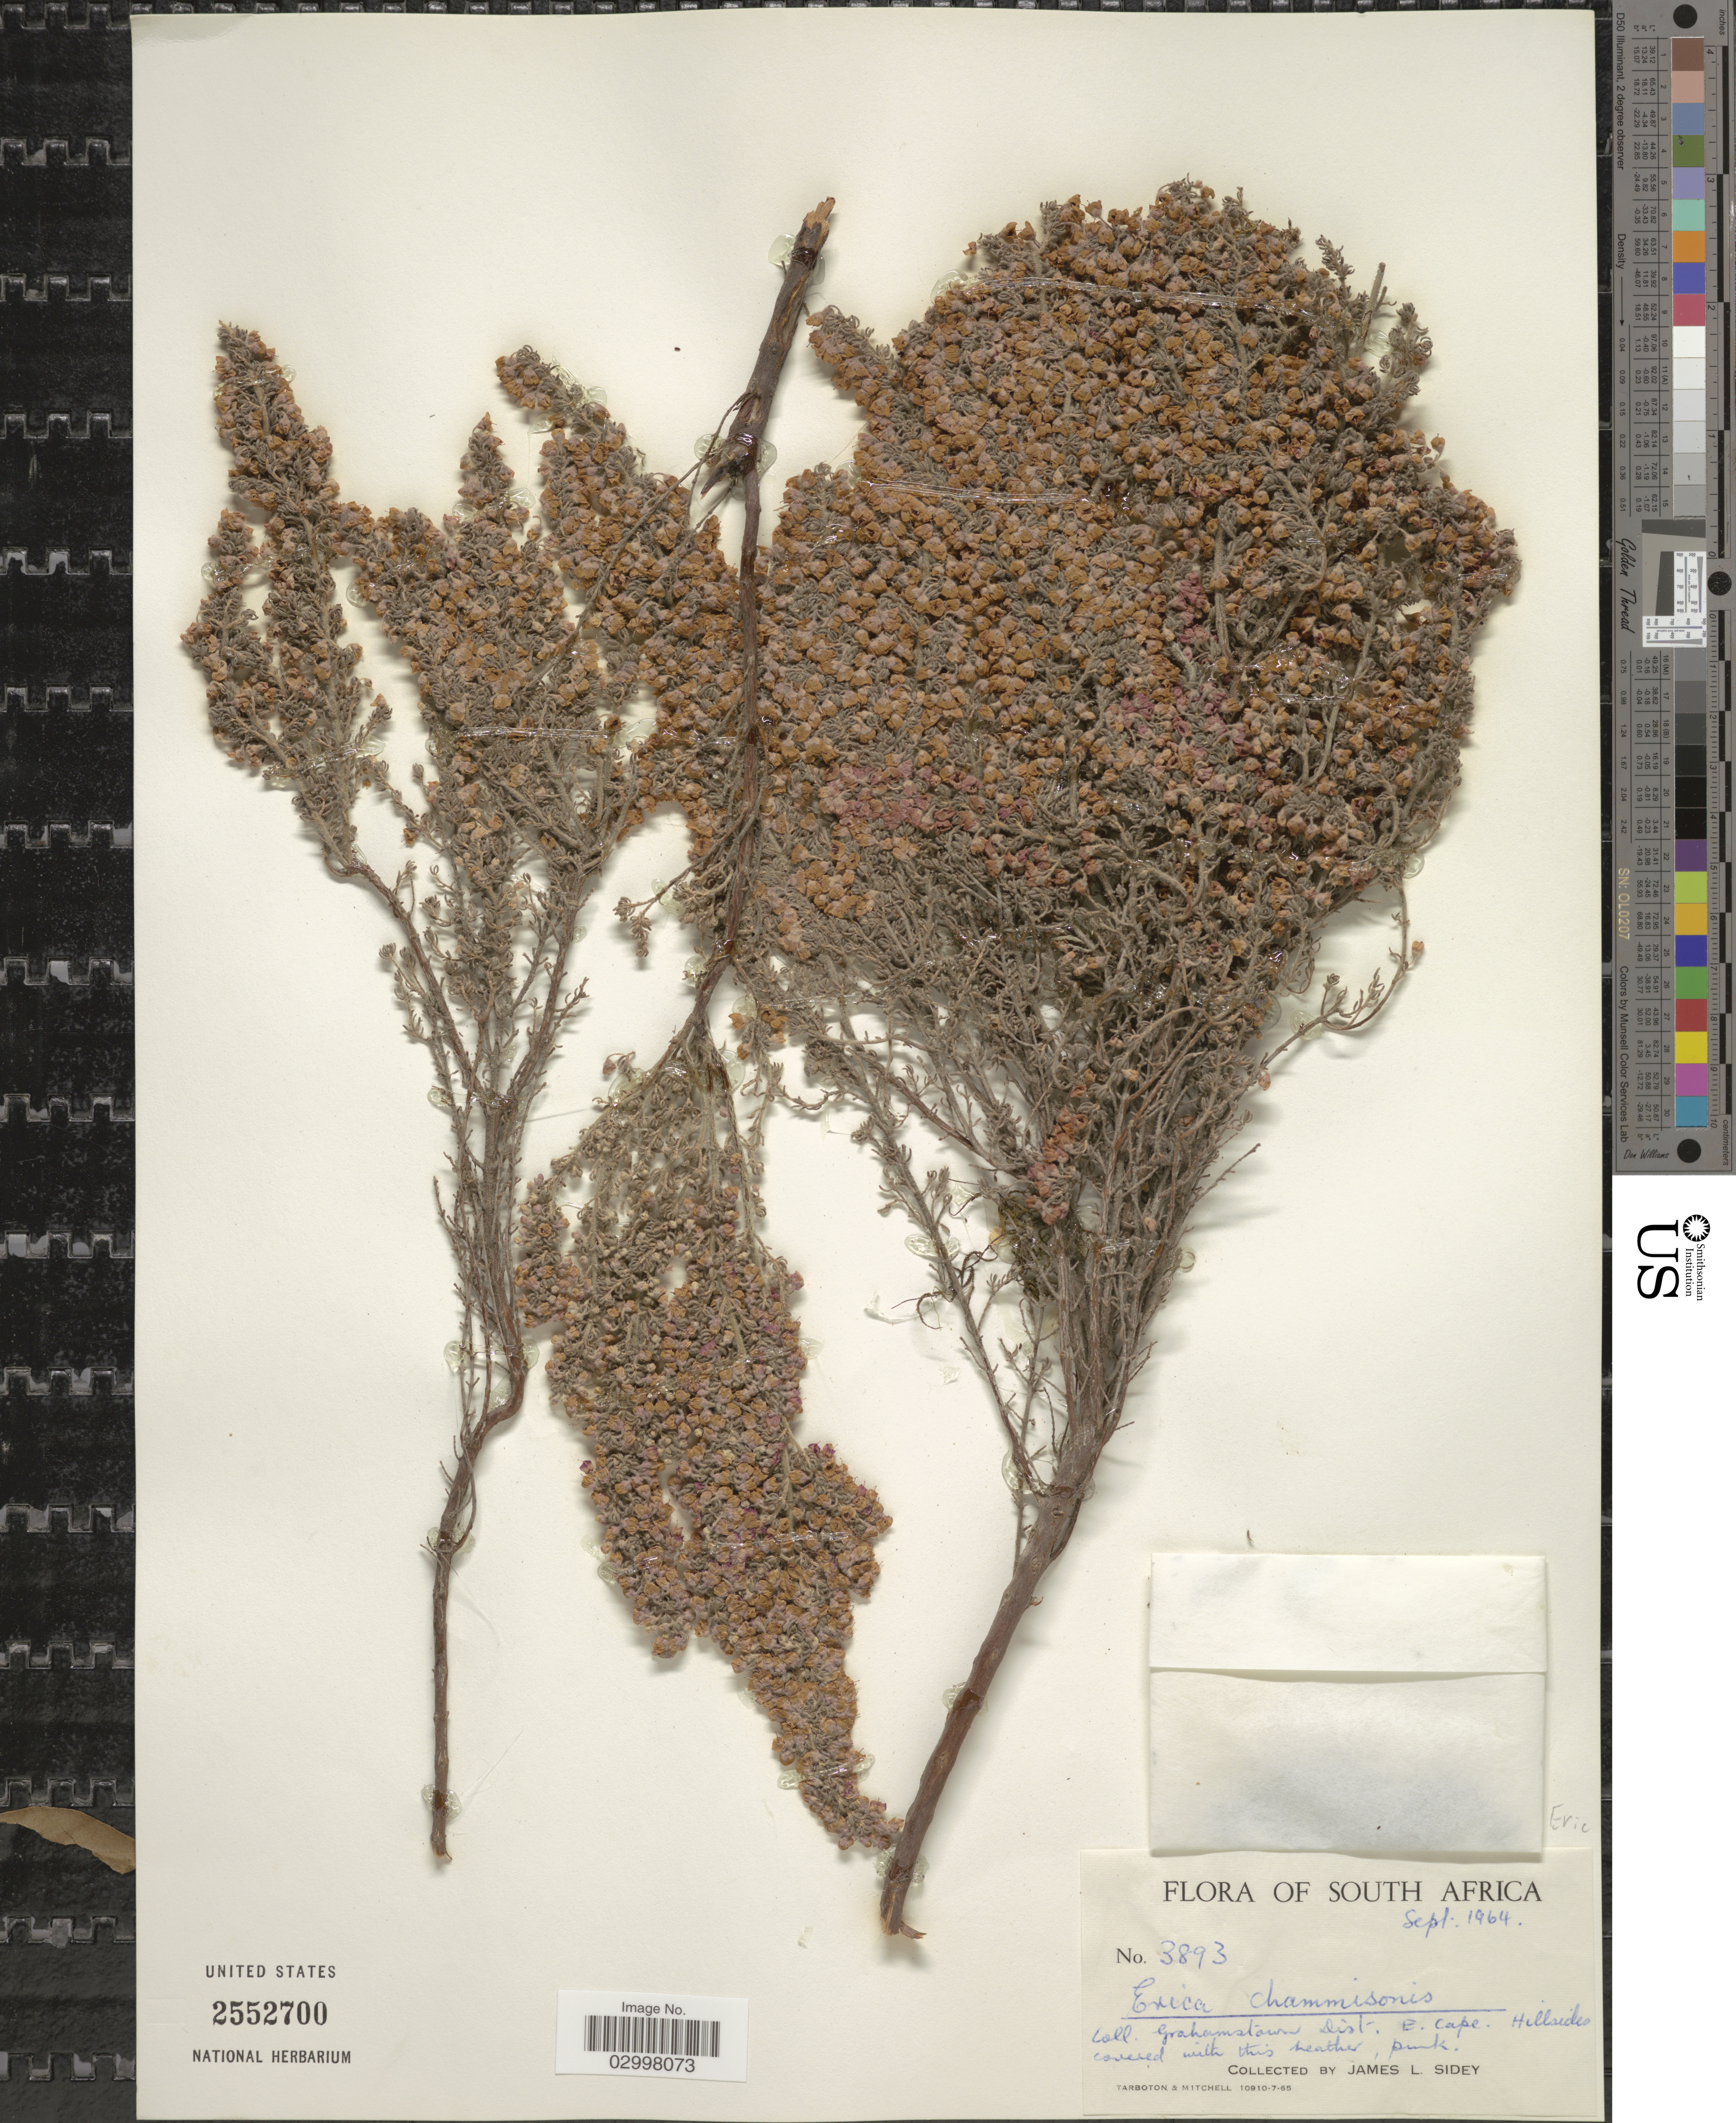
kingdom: Plantae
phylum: Tracheophyta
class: Magnoliopsida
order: Ericales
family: Ericaceae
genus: Erica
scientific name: Erica chamissonis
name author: Klotzsch ex Benth.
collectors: J. L. Sidey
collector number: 3893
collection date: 1964-09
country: South Africa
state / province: Eastern Cape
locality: Grahamstown Dist, E. Cape.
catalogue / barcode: US 2552700